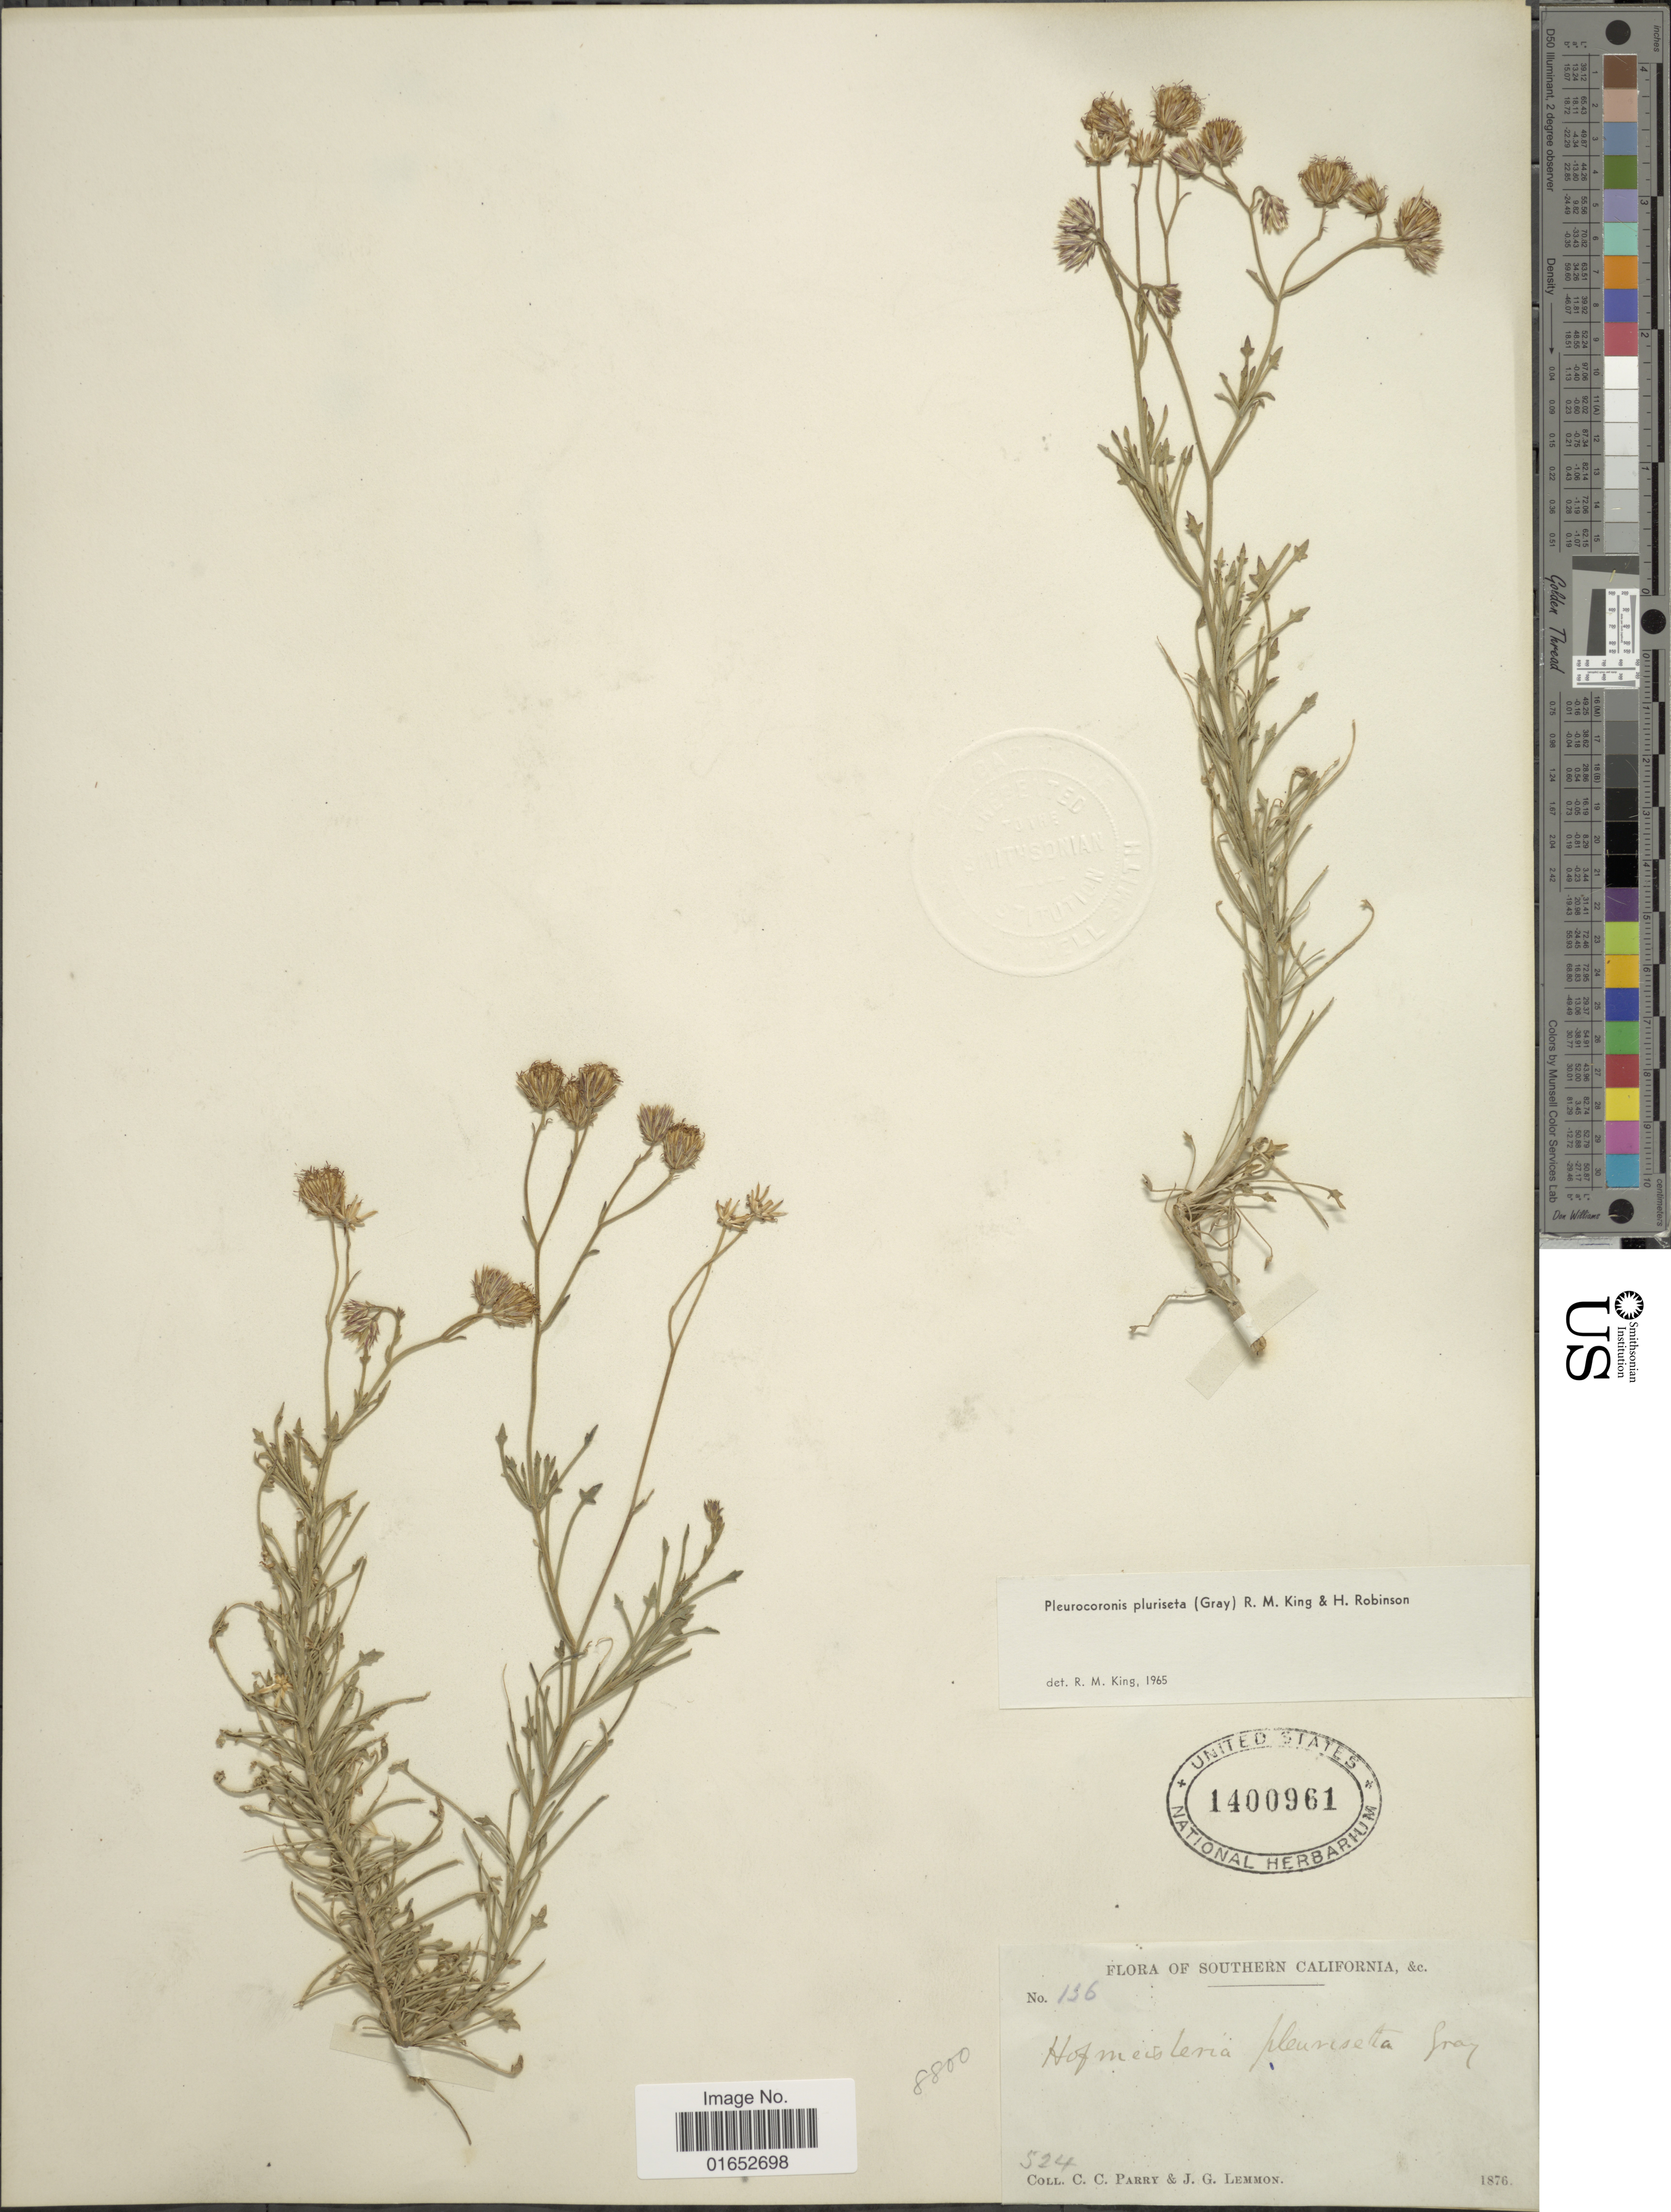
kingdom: Plantae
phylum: Tracheophyta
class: Magnoliopsida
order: Asterales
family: Asteraceae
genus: Pleurocoronis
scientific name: Pleurocoronis pluriseta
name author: (A. Gray) R.M. King & H. Rob.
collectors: C. C. Parry & J. Lemmon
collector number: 136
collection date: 1876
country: United States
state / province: California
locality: Southern California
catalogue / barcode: US 1400961